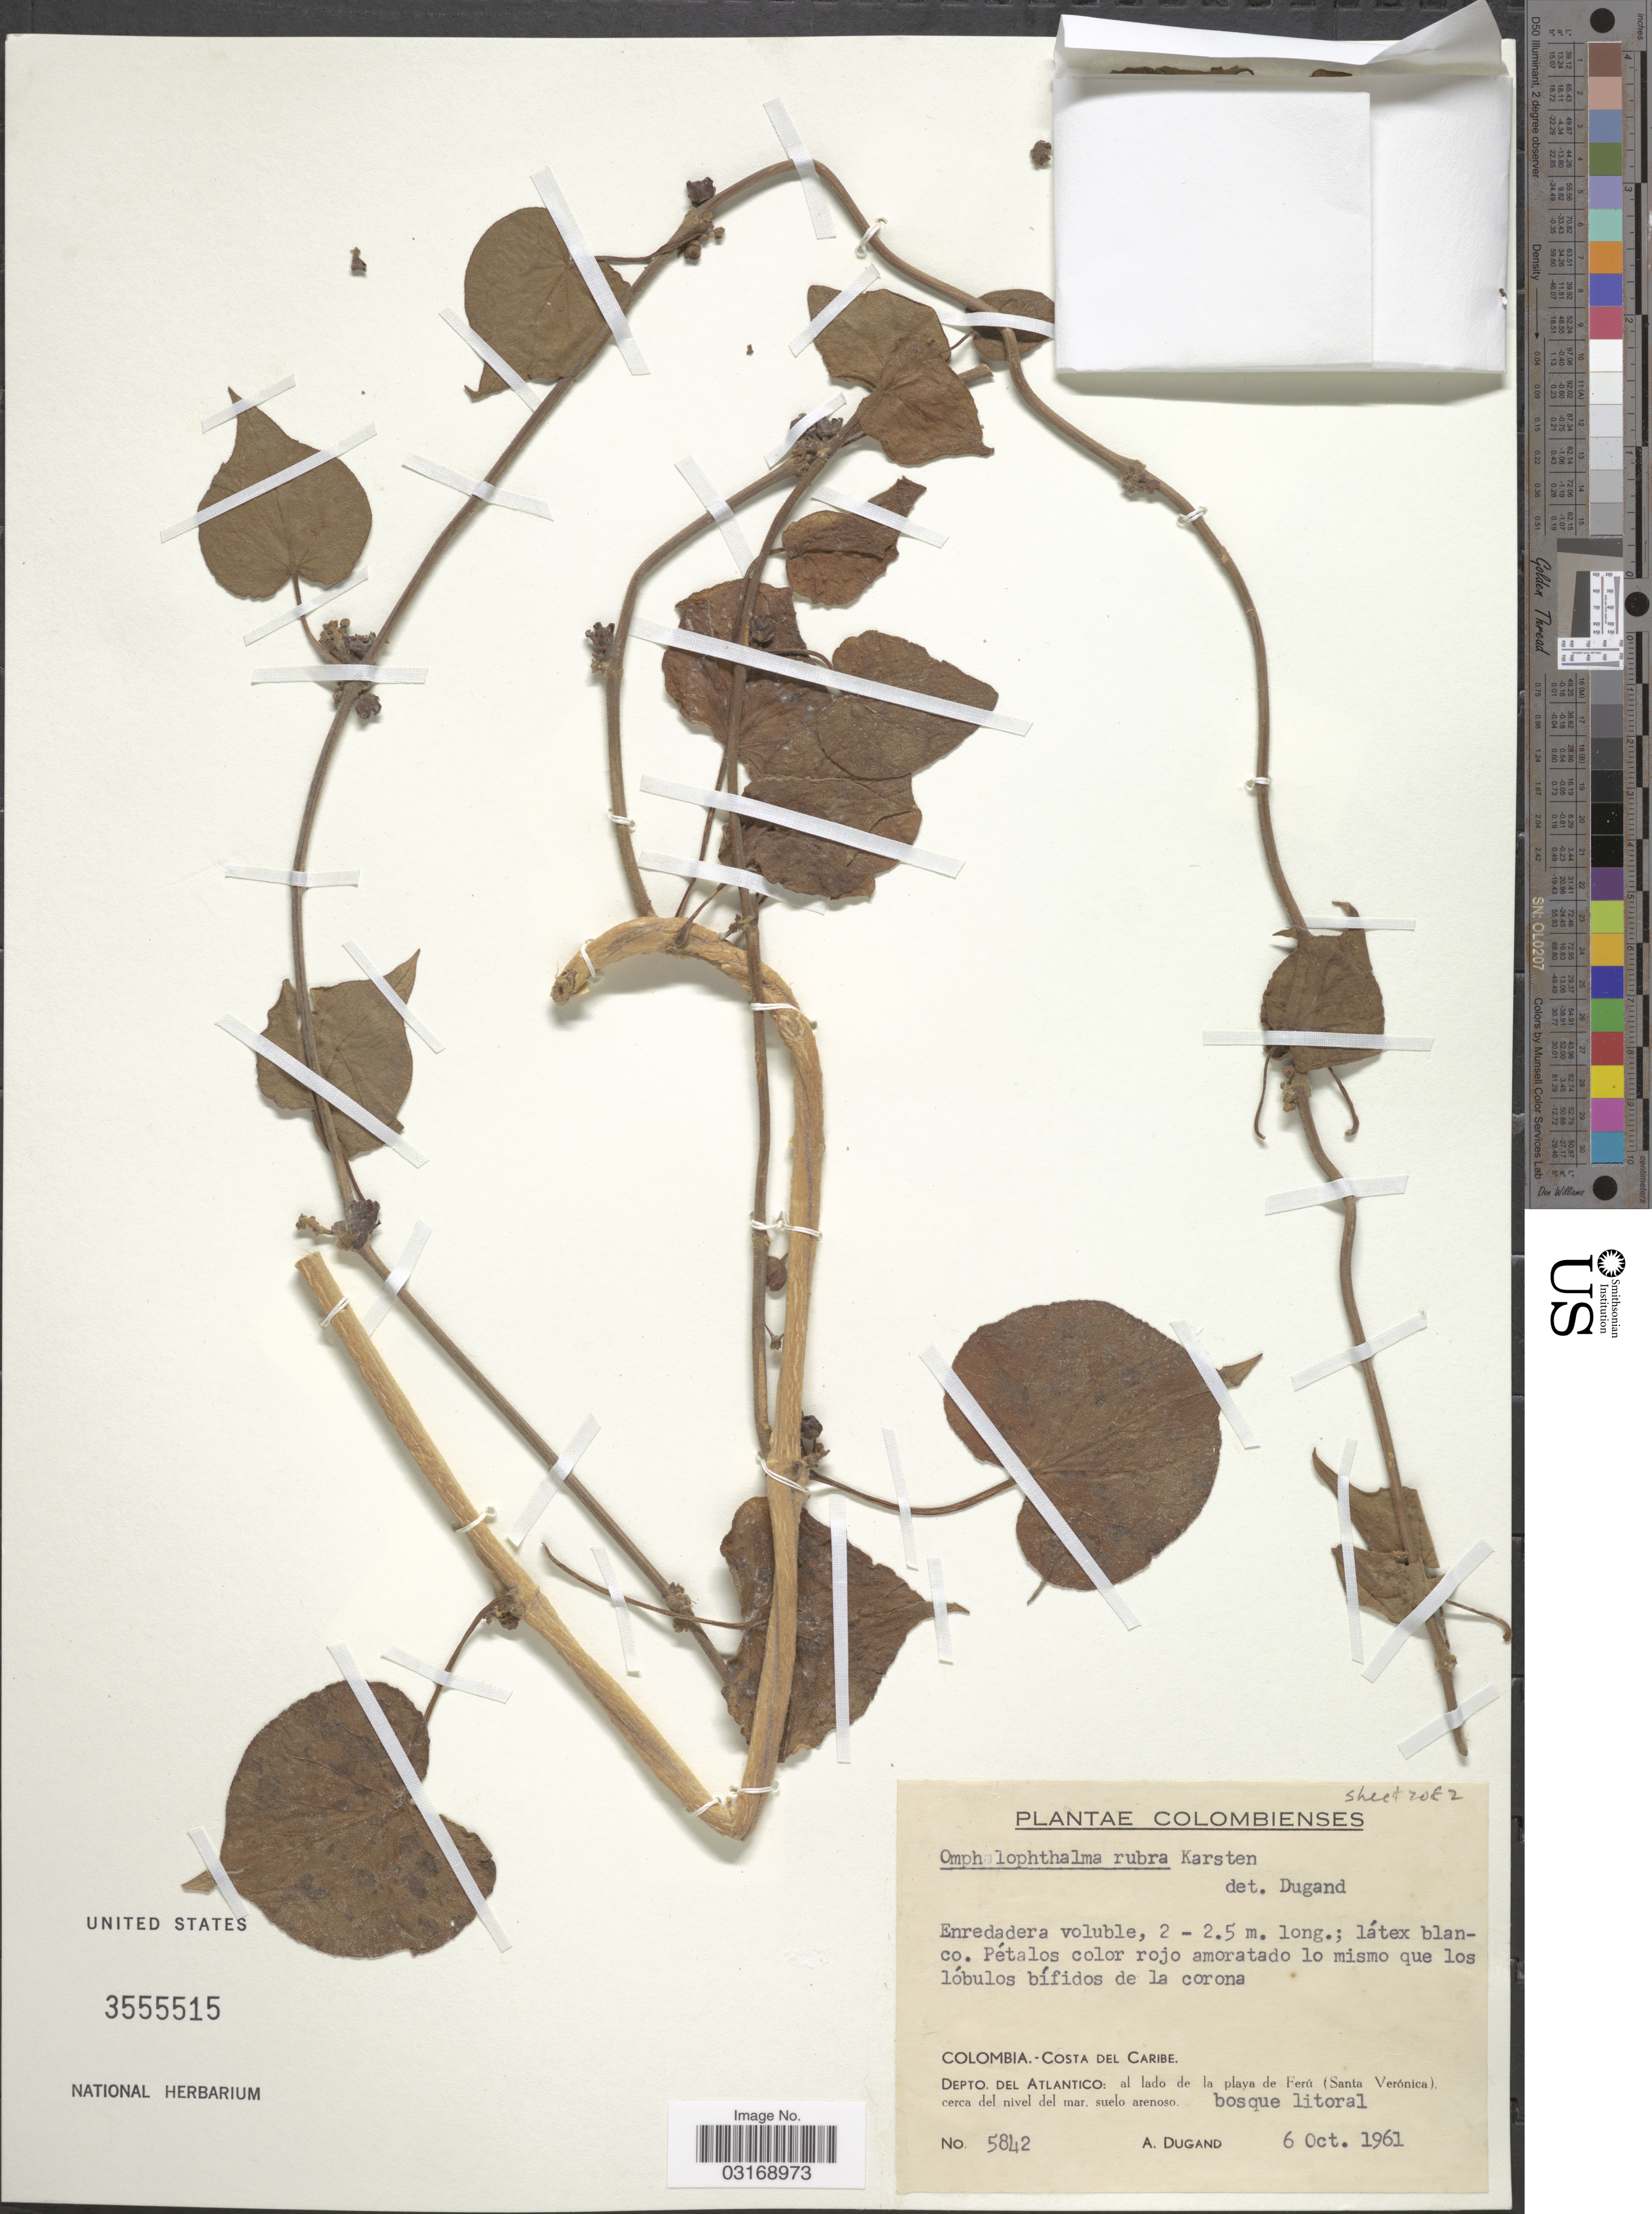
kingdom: Plantae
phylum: Tracheophyta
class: Magnoliopsida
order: Gentianales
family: Apocynaceae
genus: Ibatia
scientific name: Ibatia rubra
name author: (H. Karst.) Morillo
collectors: A. Dugand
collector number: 5842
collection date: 1961-10-06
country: Colombia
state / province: Atlántico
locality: Costa del Caribe. Depto. del Atlantico: al lado de la playa de Ferú (Santa Verónica).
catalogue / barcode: US 3555515